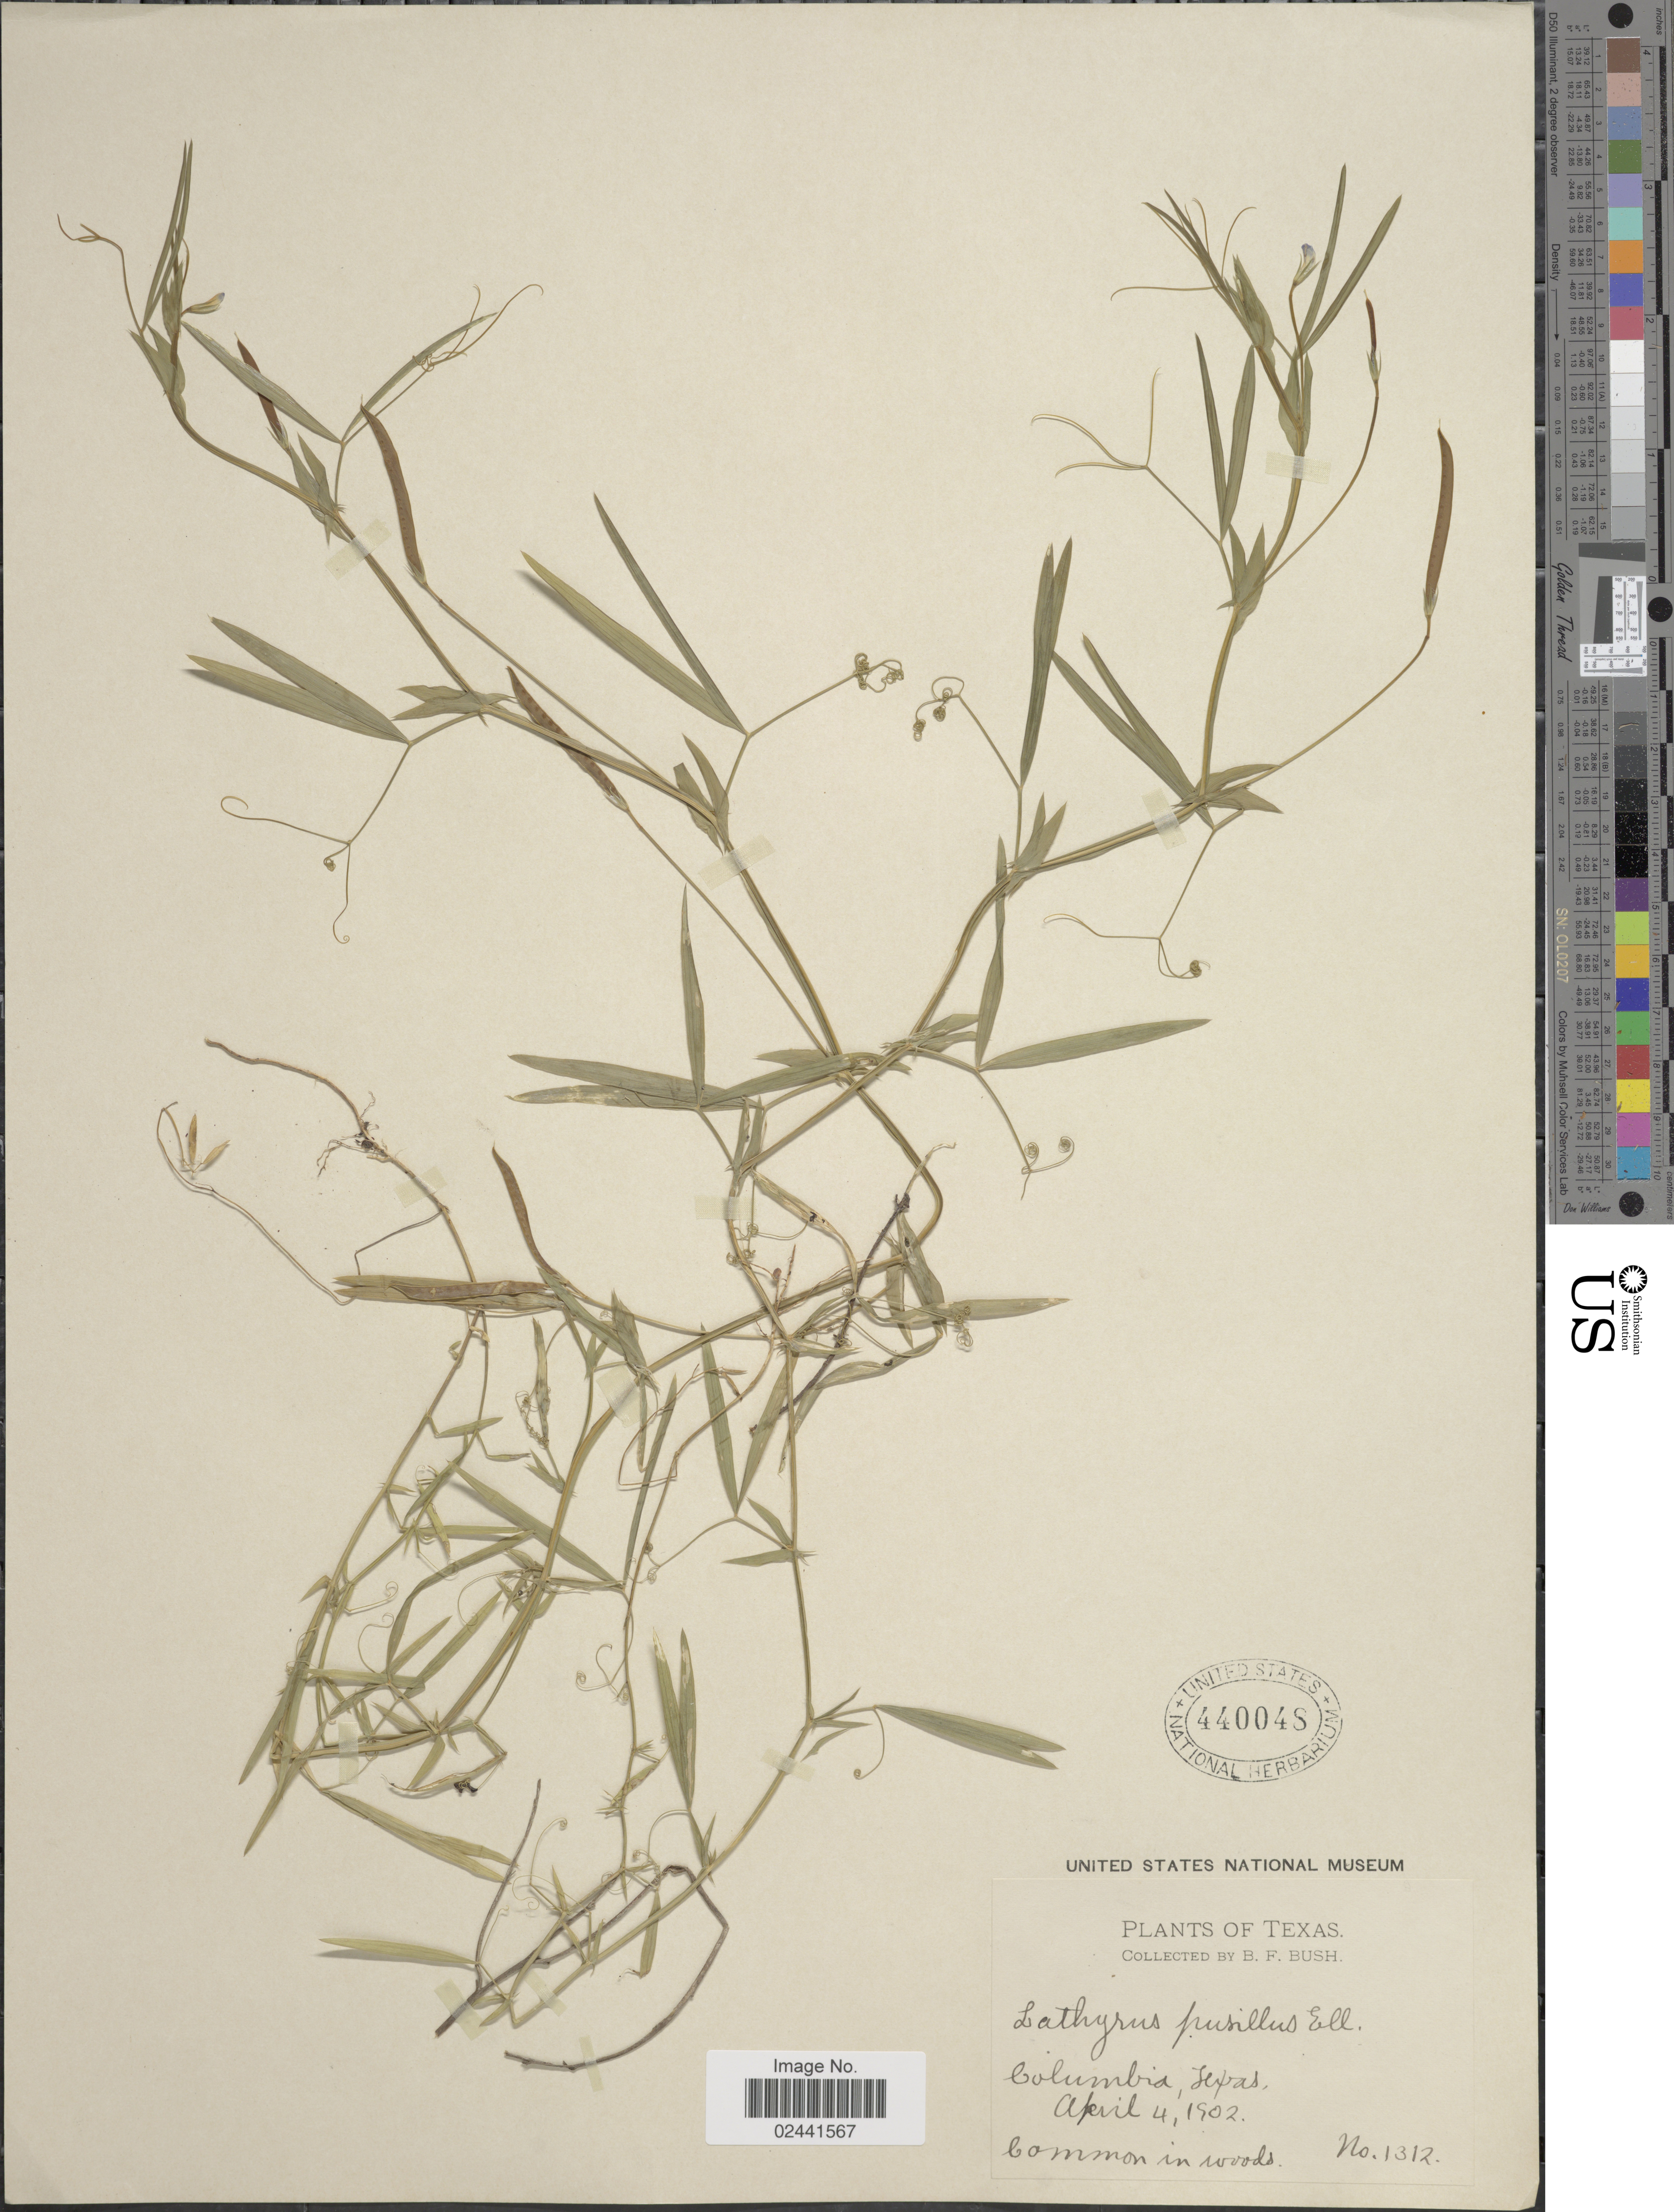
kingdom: Plantae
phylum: Tracheophyta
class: Magnoliopsida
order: Fabales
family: Fabaceae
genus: Lathyrus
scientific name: Lathyrus pusillus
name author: Elliott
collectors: B. F. Bush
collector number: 1312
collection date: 1902-04-04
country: United States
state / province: Texas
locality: Columbia, Common in woods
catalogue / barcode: US 440048